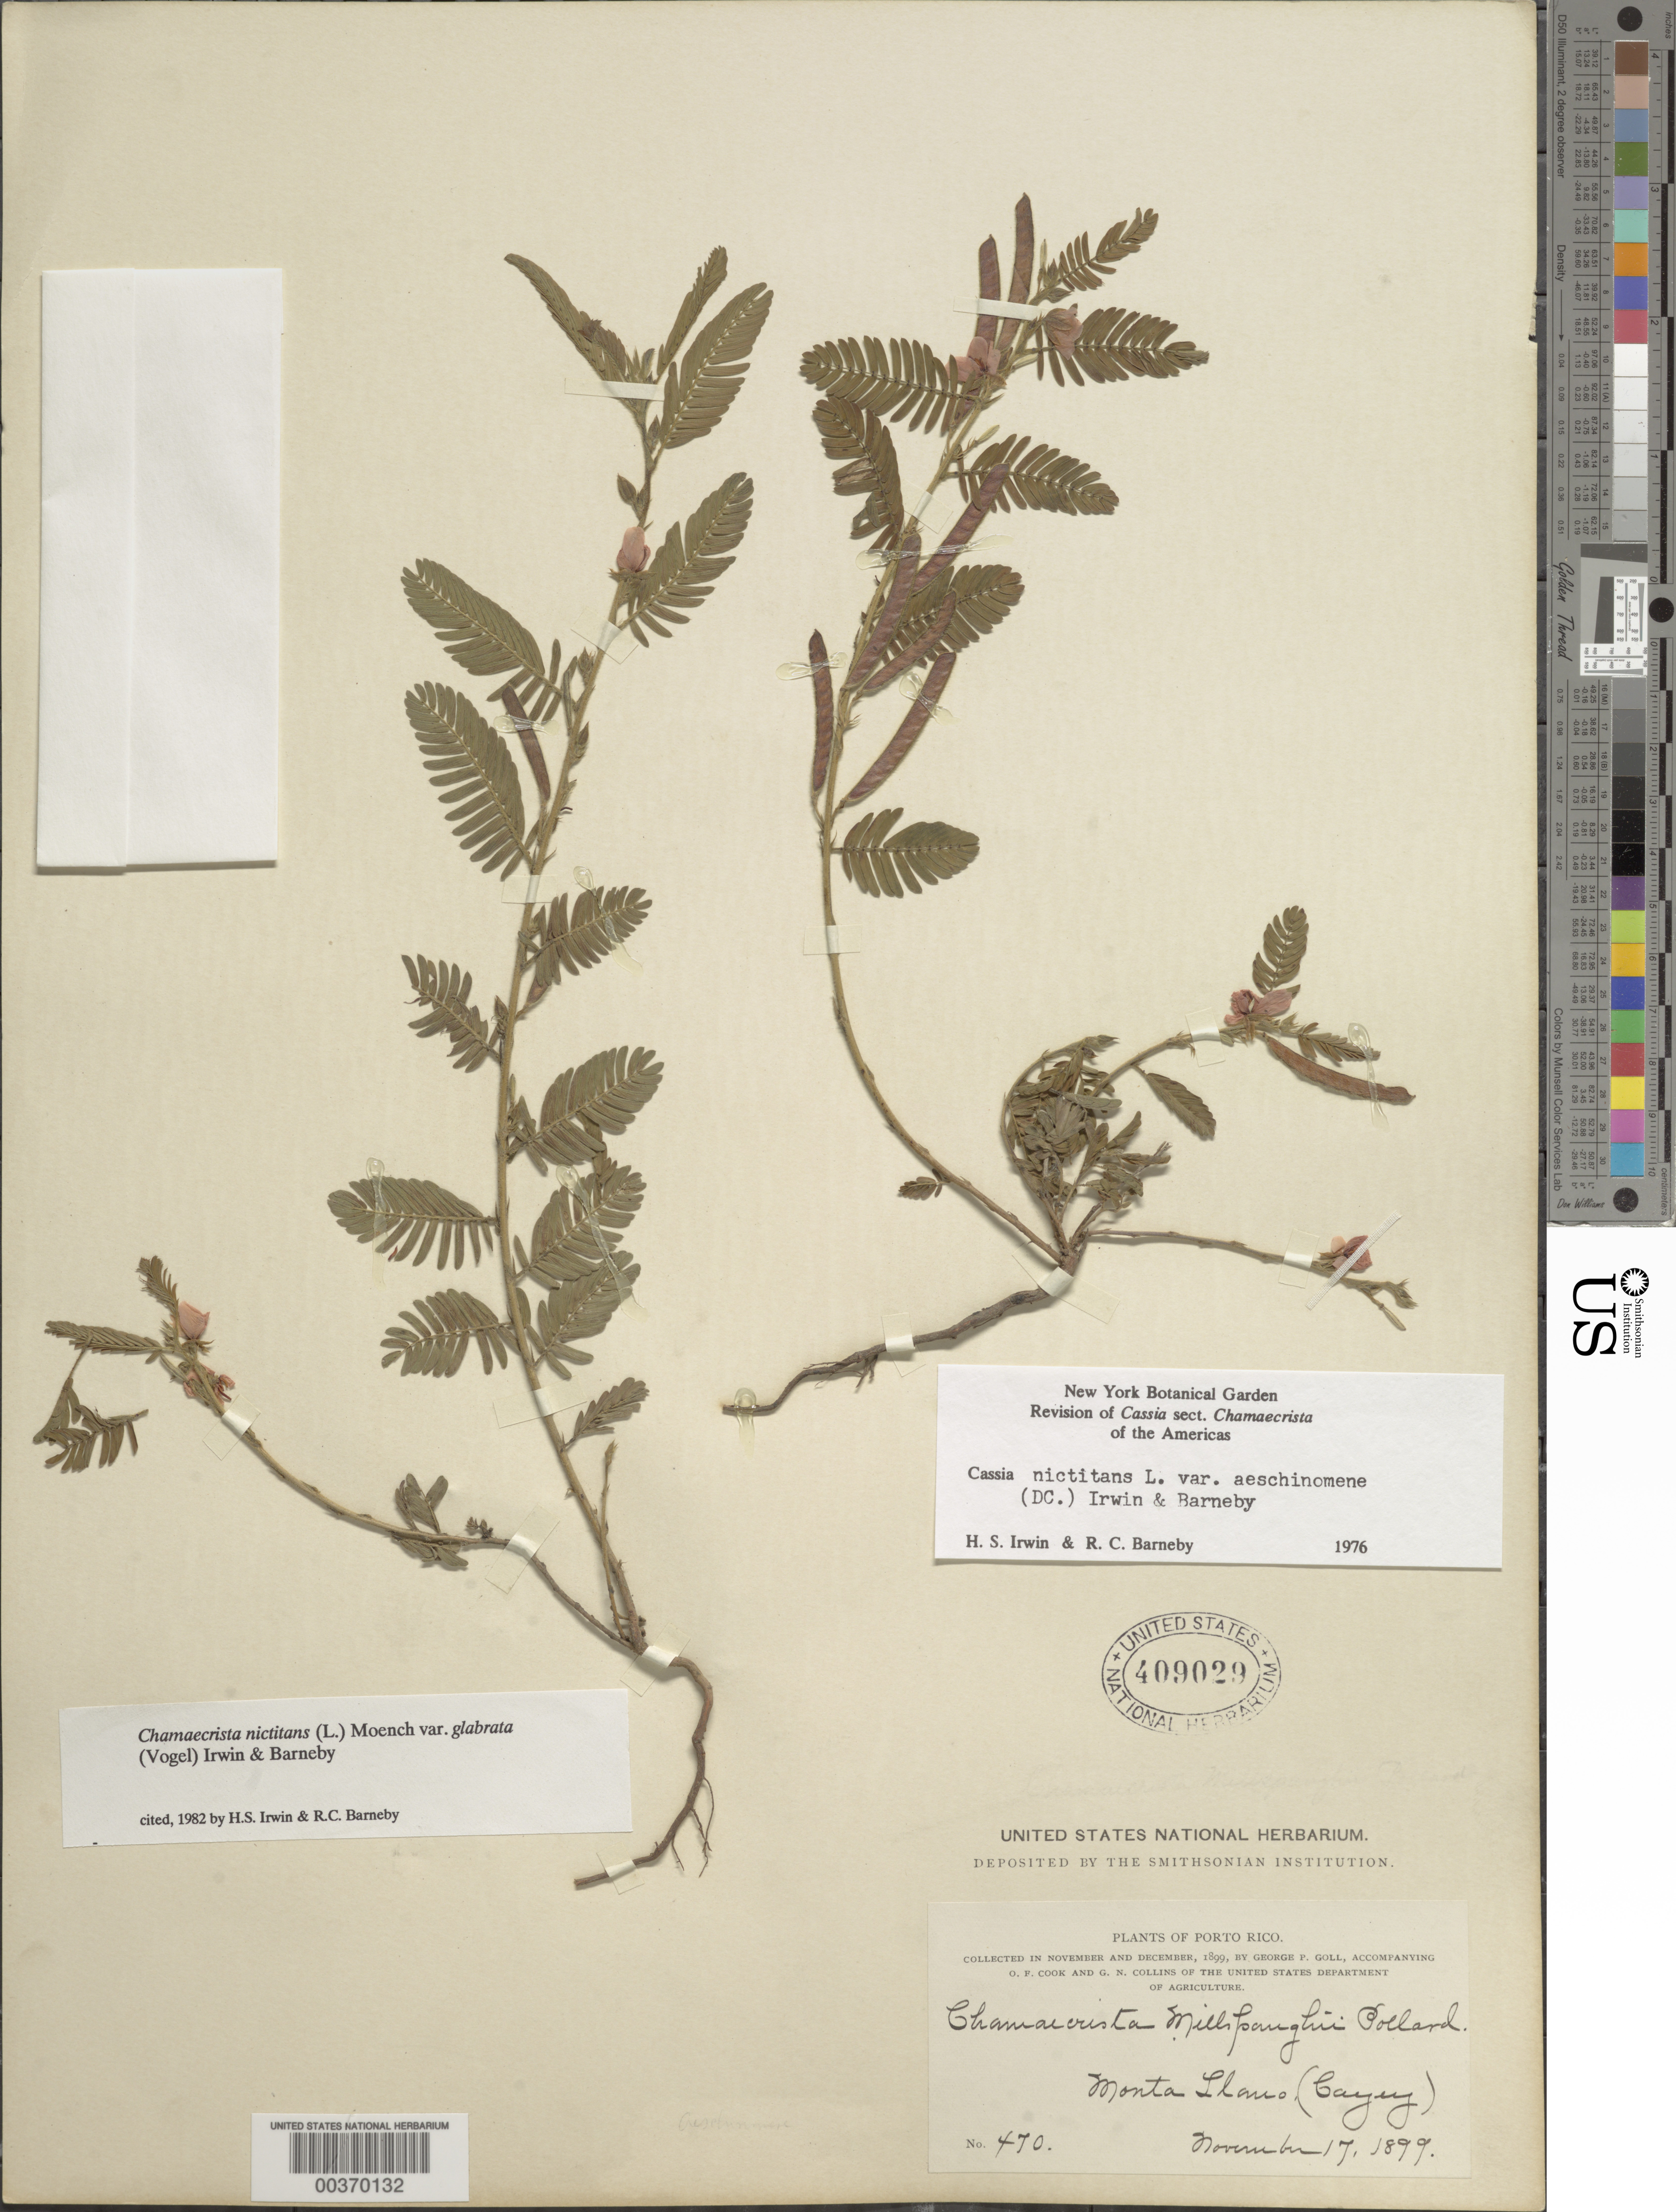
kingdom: Plantae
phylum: Tracheophyta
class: Magnoliopsida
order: Fabales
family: Fabaceae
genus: Chamaecrista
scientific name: Chamaecrista nictitans var. glabrata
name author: (Vogel) H.S. Irwin & Barneby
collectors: G. Goll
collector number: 470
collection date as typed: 17 Nov 1899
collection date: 1899-11-17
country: Puerto Rico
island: Greater Antilles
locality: Monta llano (cayey)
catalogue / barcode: US 409029